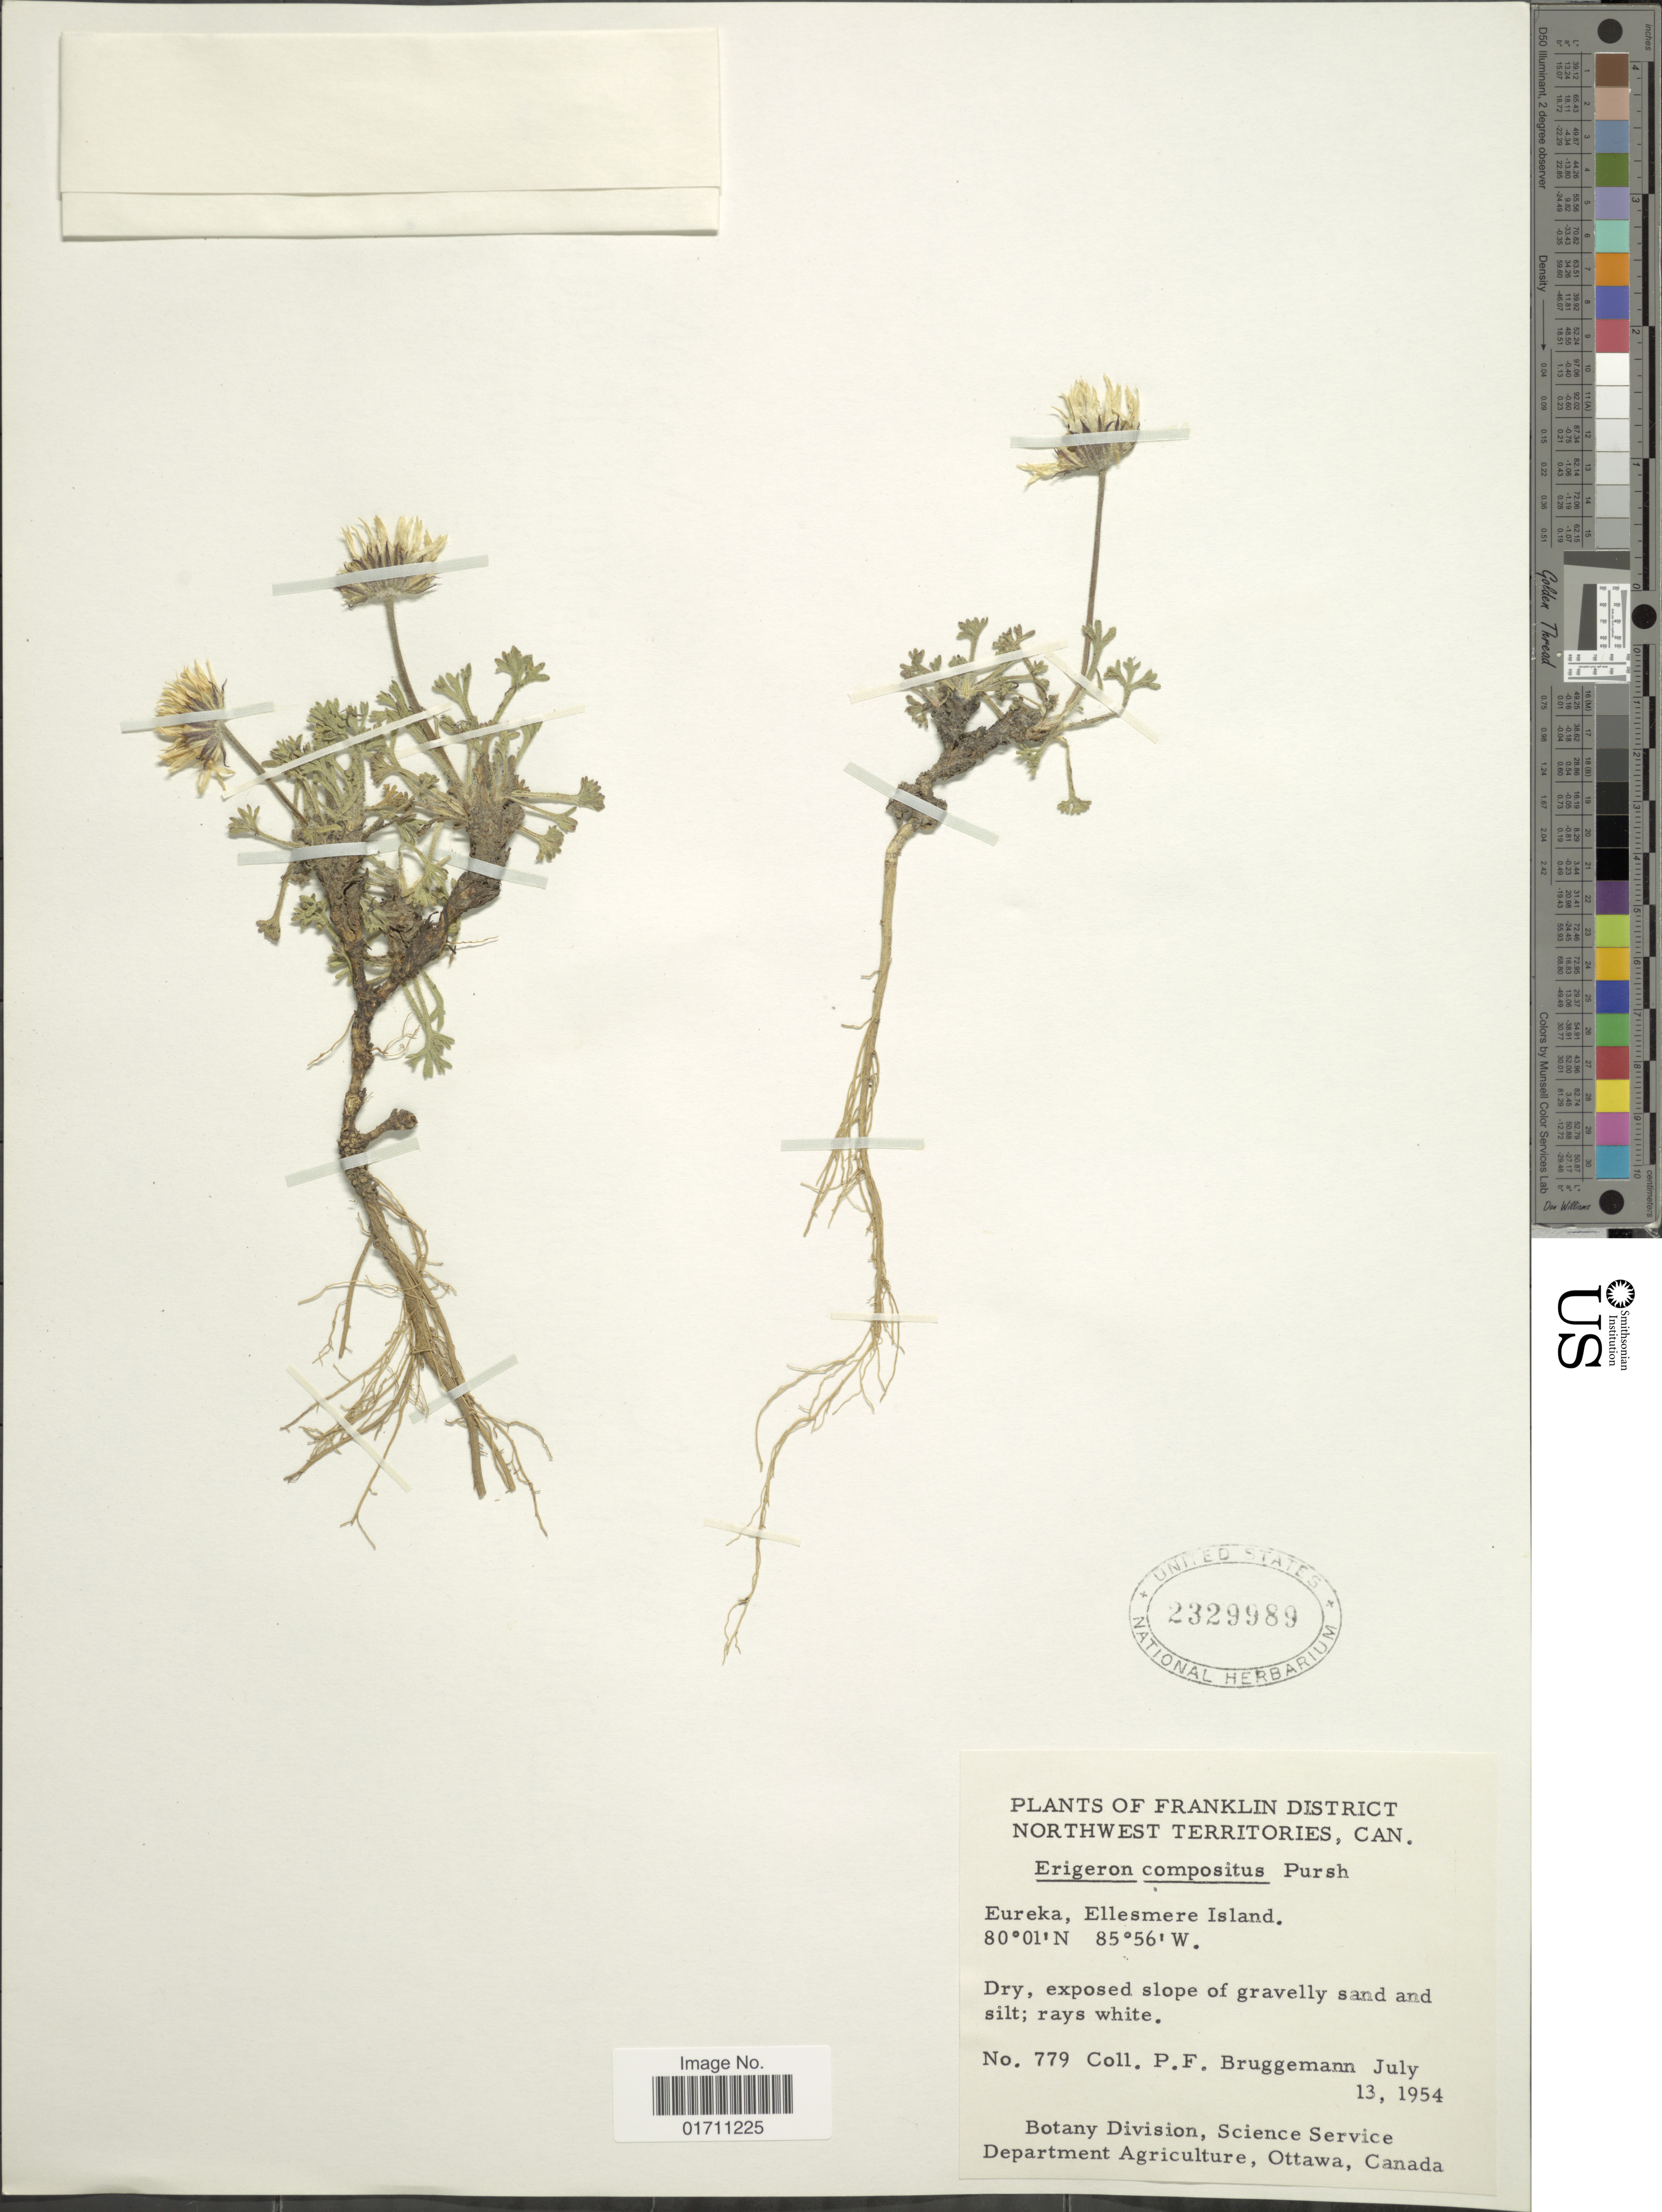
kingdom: Plantae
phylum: Tracheophyta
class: Magnoliopsida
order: Asterales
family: Asteraceae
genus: Erigeron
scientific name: Erigeron compositus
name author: Pursh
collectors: P. Bruggemann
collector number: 779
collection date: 1954-07-13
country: Canada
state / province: Northwest Territories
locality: Franklin District, Eureka, Ellesmere Island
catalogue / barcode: US 2329989